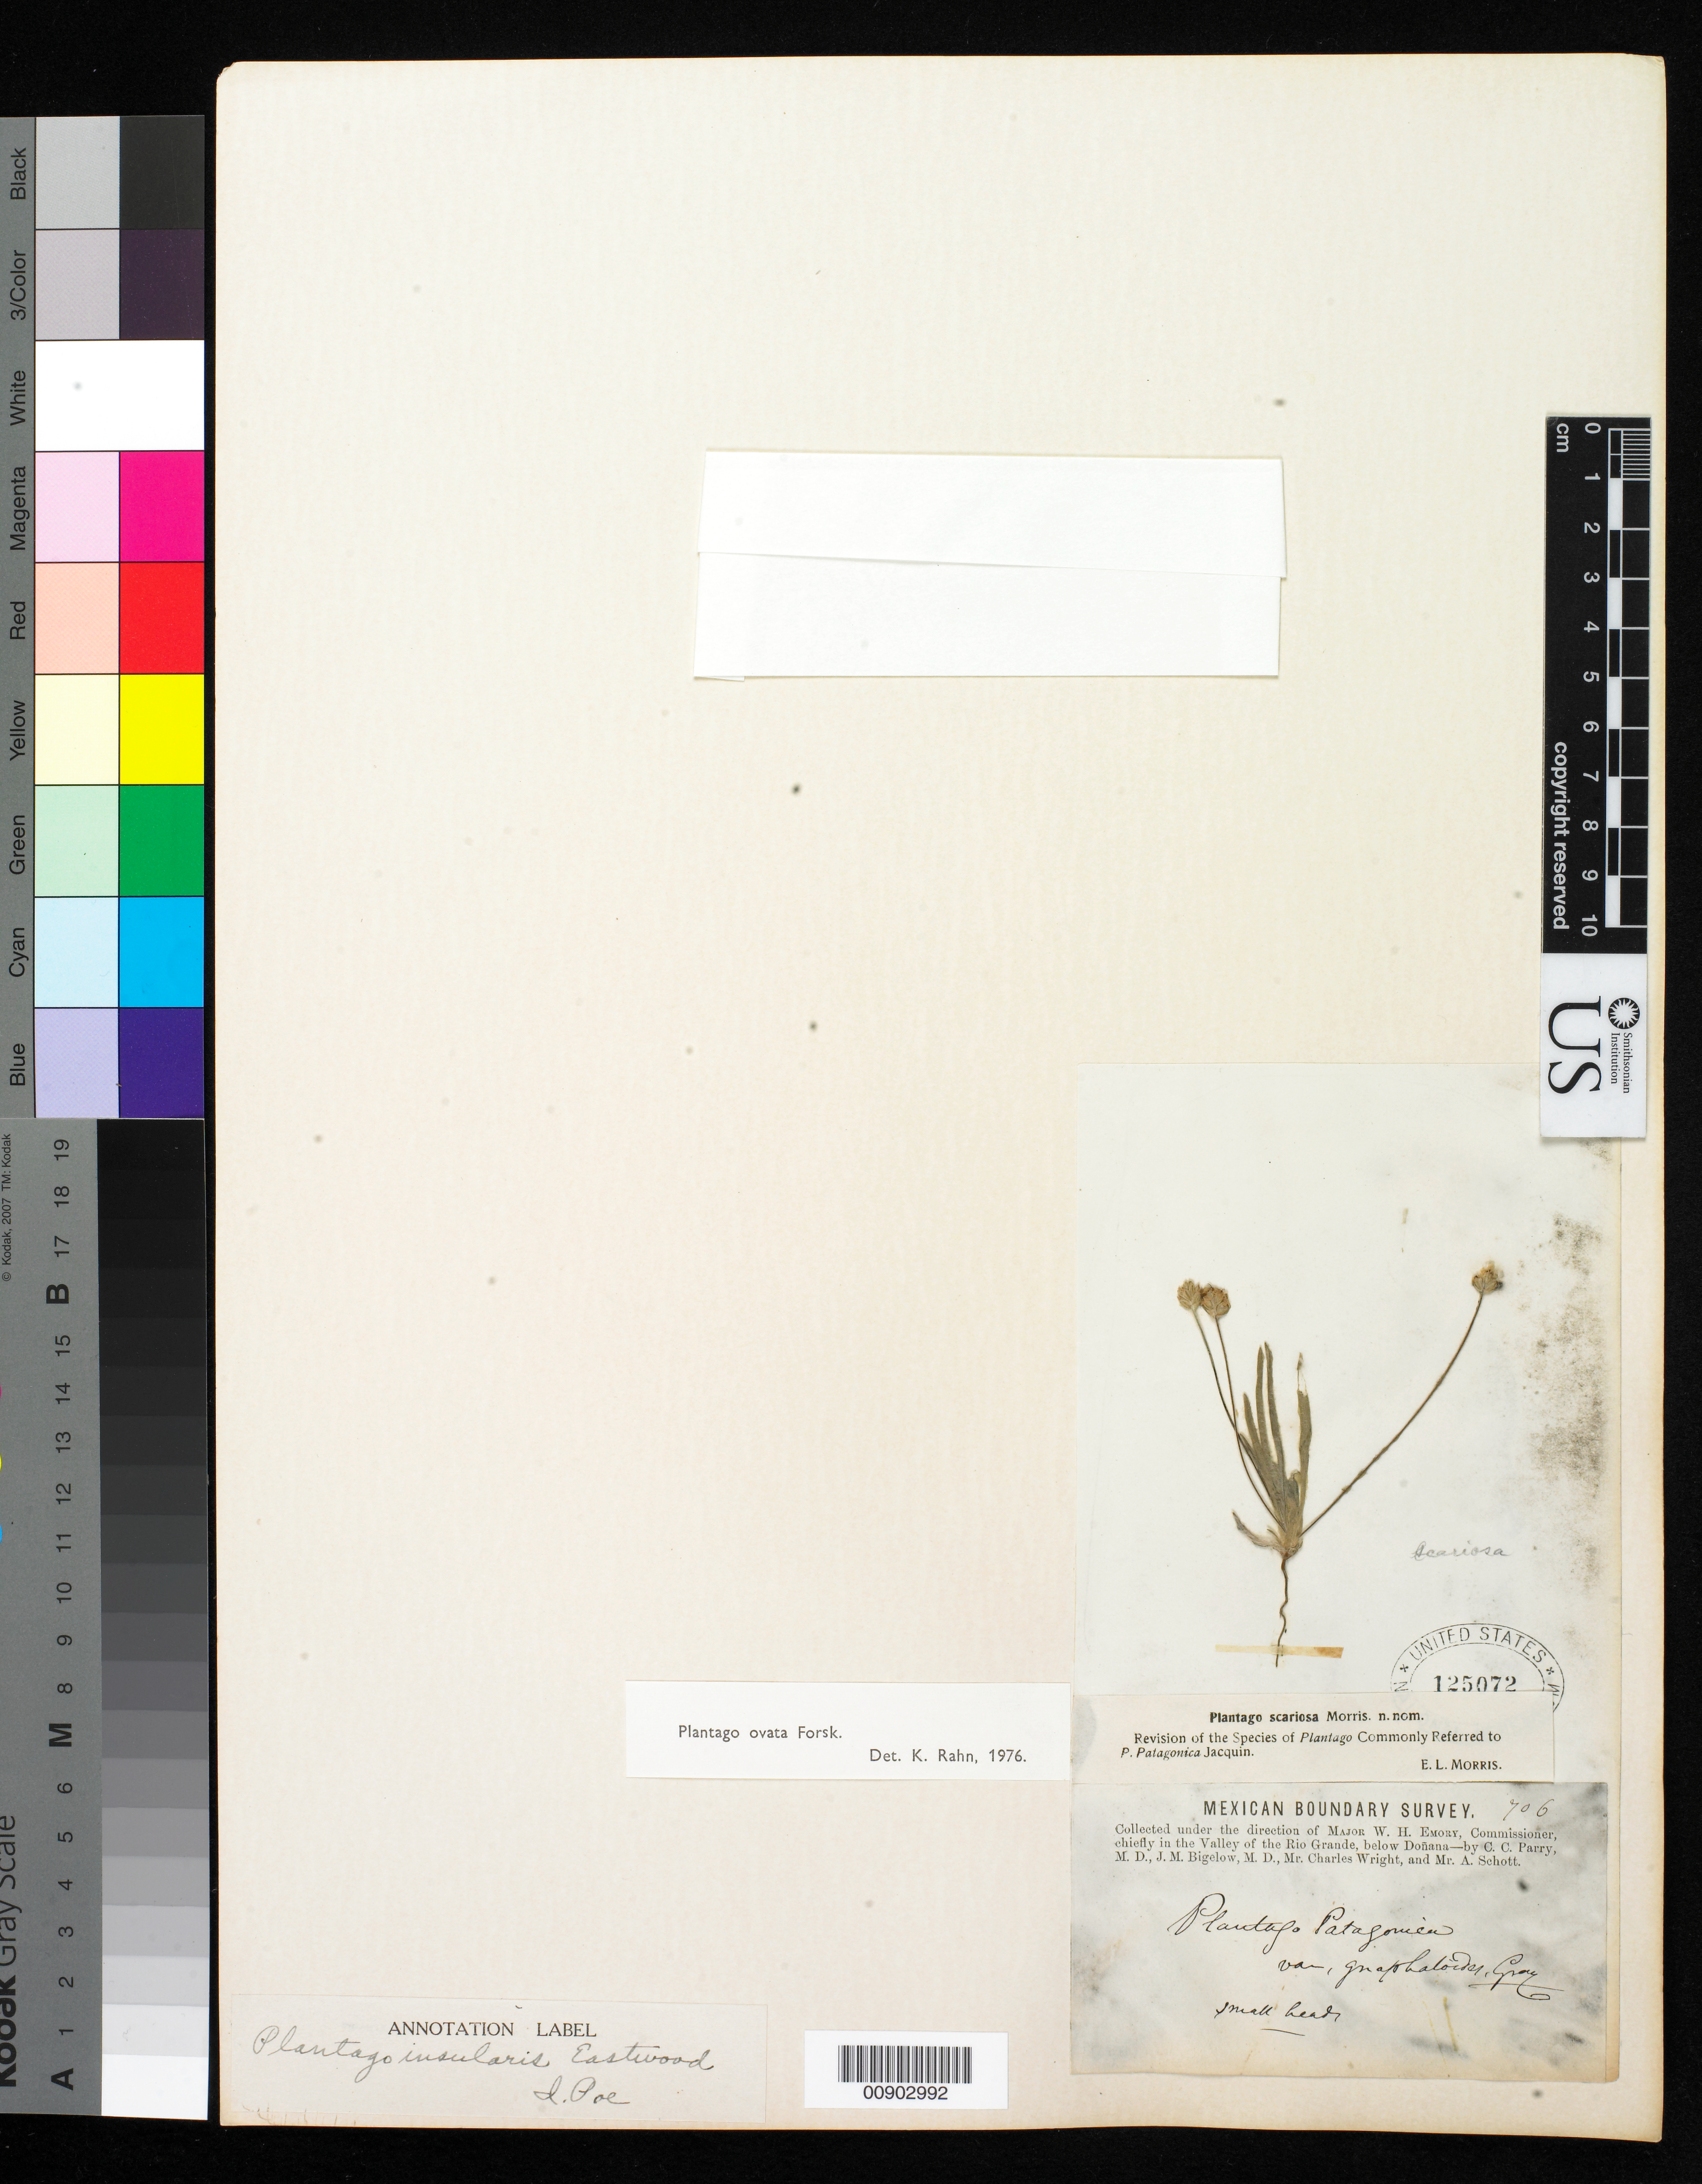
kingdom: Plantae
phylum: Tracheophyta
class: Magnoliopsida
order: Lamiales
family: Plantaginaceae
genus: Plantago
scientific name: Plantago ovata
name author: Forssk.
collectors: C. C. Parry, J. M. Bigelow, C. Wright & A. C. V. Schott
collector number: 706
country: United States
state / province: New Mexico / Texas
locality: Valley of the Rio Grande, below Doñana.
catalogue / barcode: US 125072